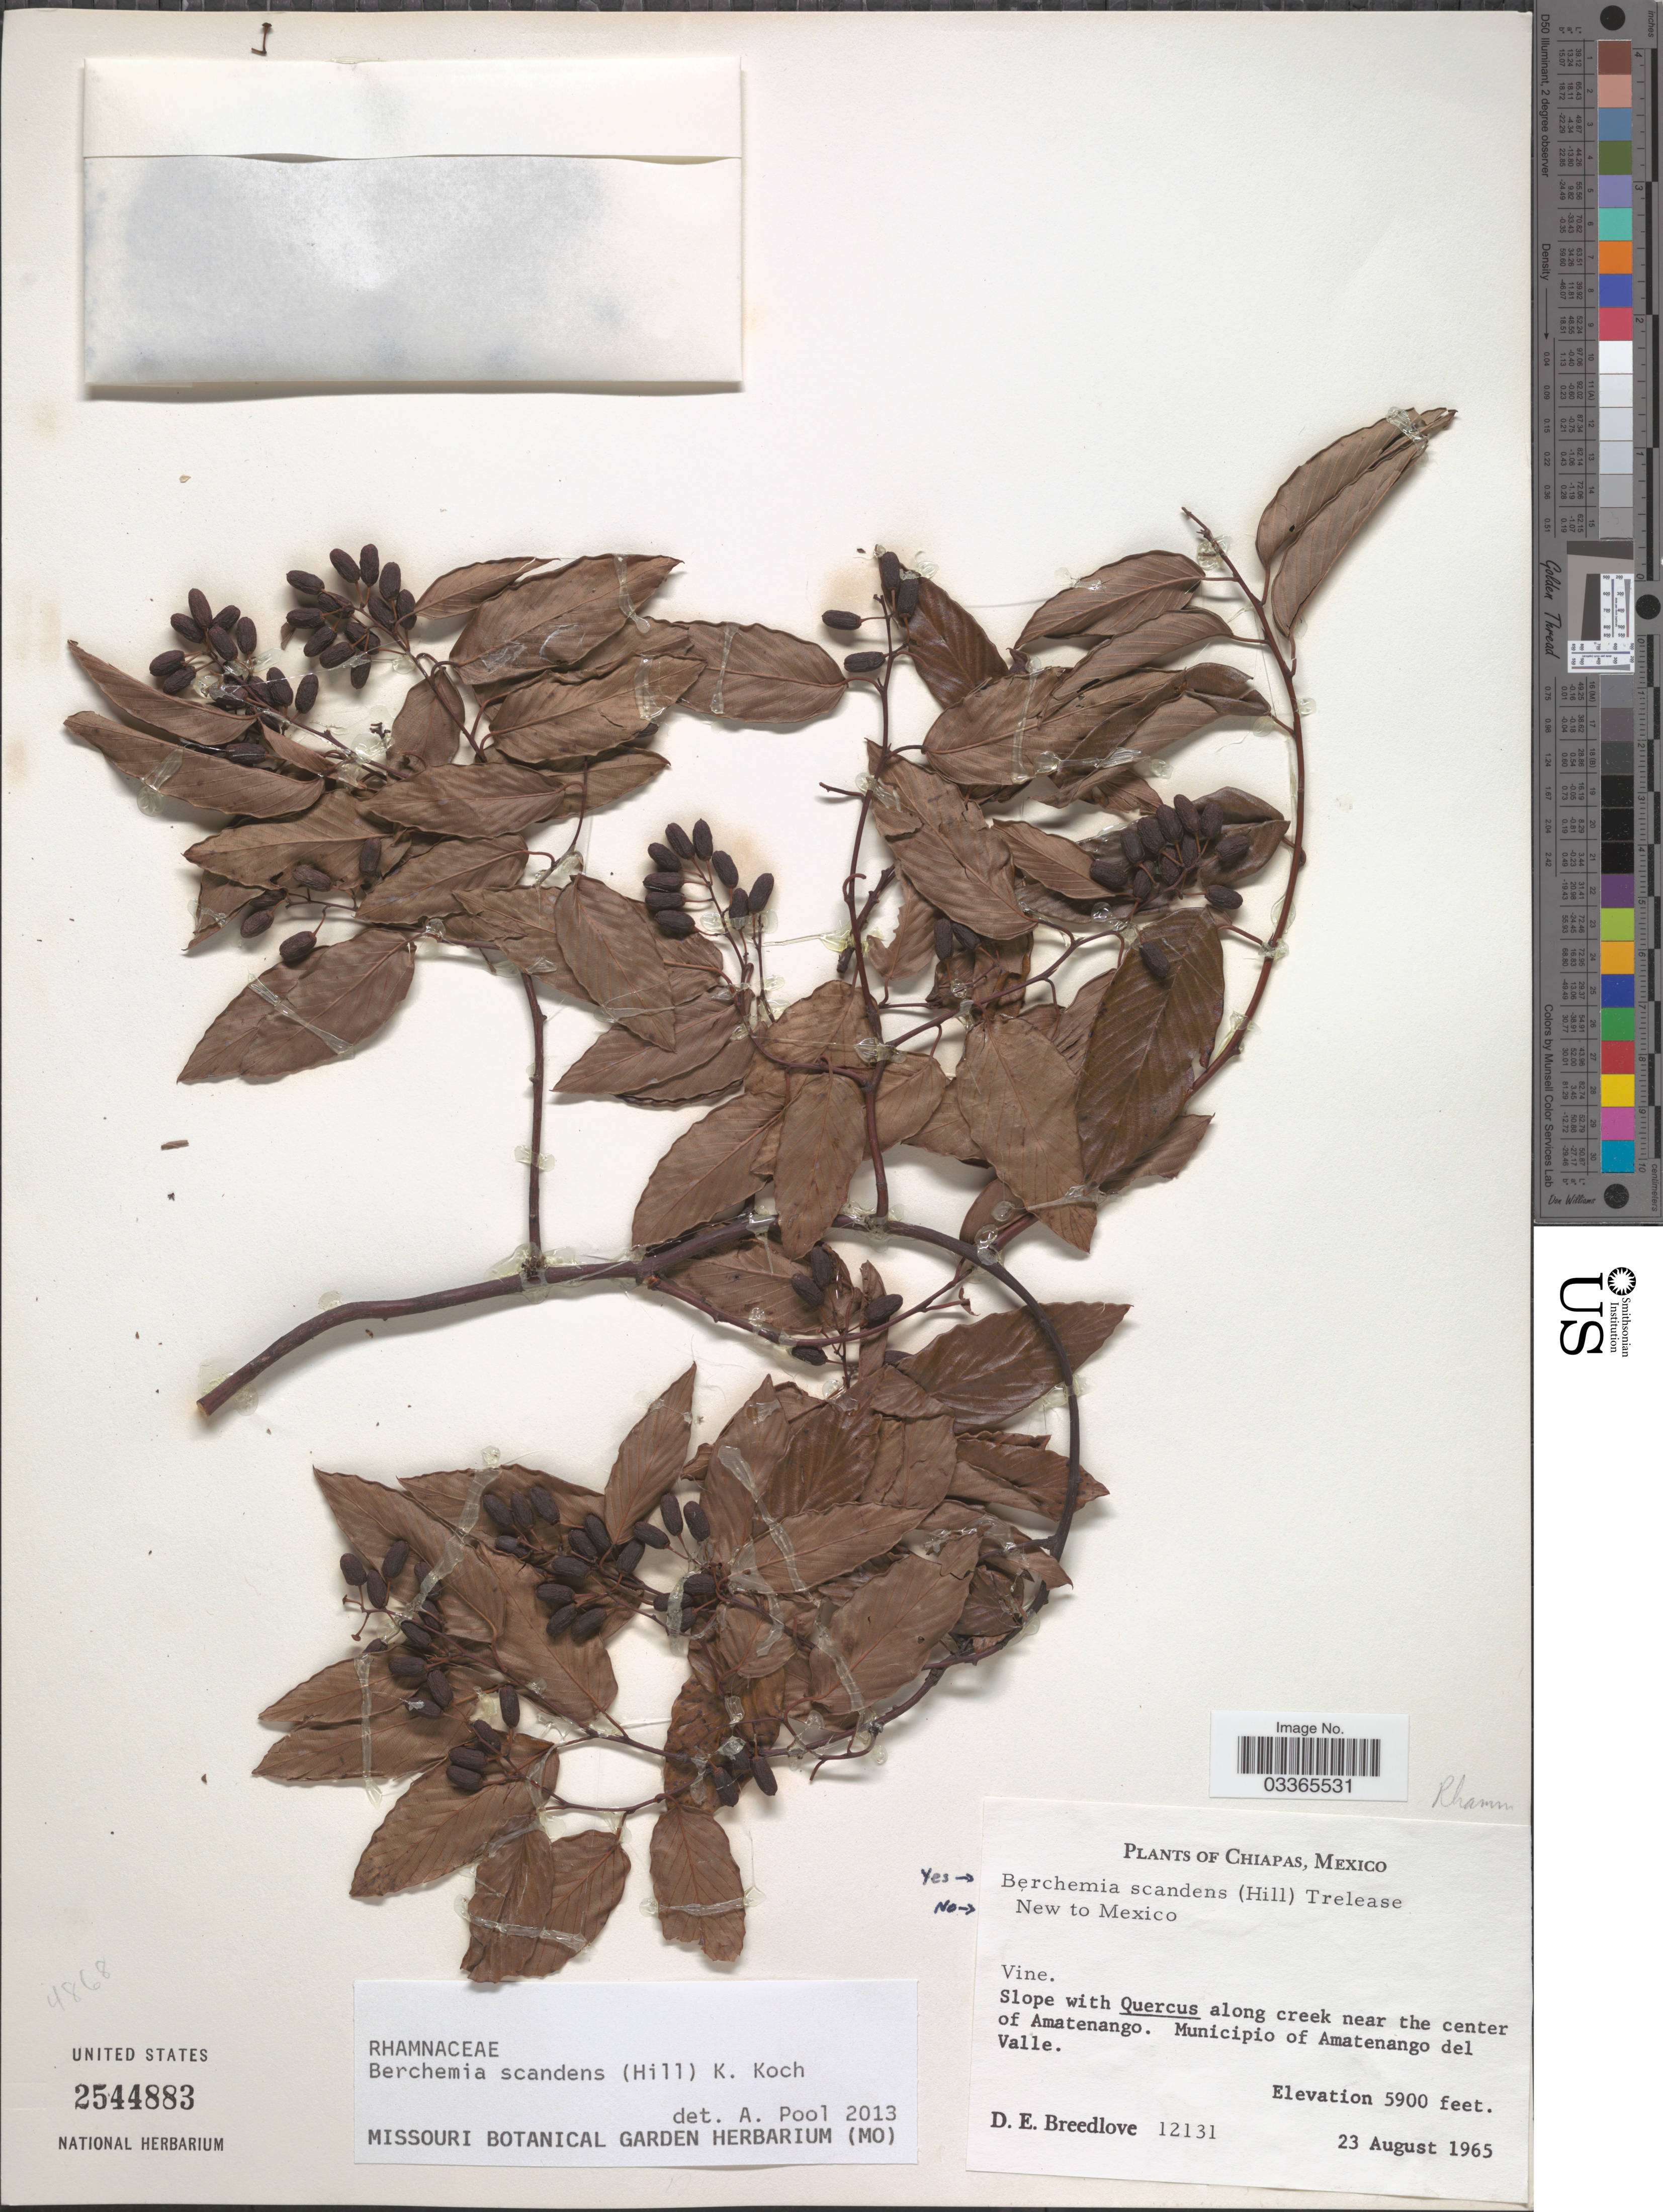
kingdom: Plantae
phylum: Tracheophyta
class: Magnoliopsida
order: Rosales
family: Rhamnaceae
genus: Berchemia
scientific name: Berchemia scandens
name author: (Hill) K. Koch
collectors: D. E. Breedlove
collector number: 12131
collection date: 1965-08-23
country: Mexico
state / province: Chiapas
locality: Slope with Quercus along creek near the center of Amatenango. Municipio of Amatenango del Valle.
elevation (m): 1798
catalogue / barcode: US 2544883